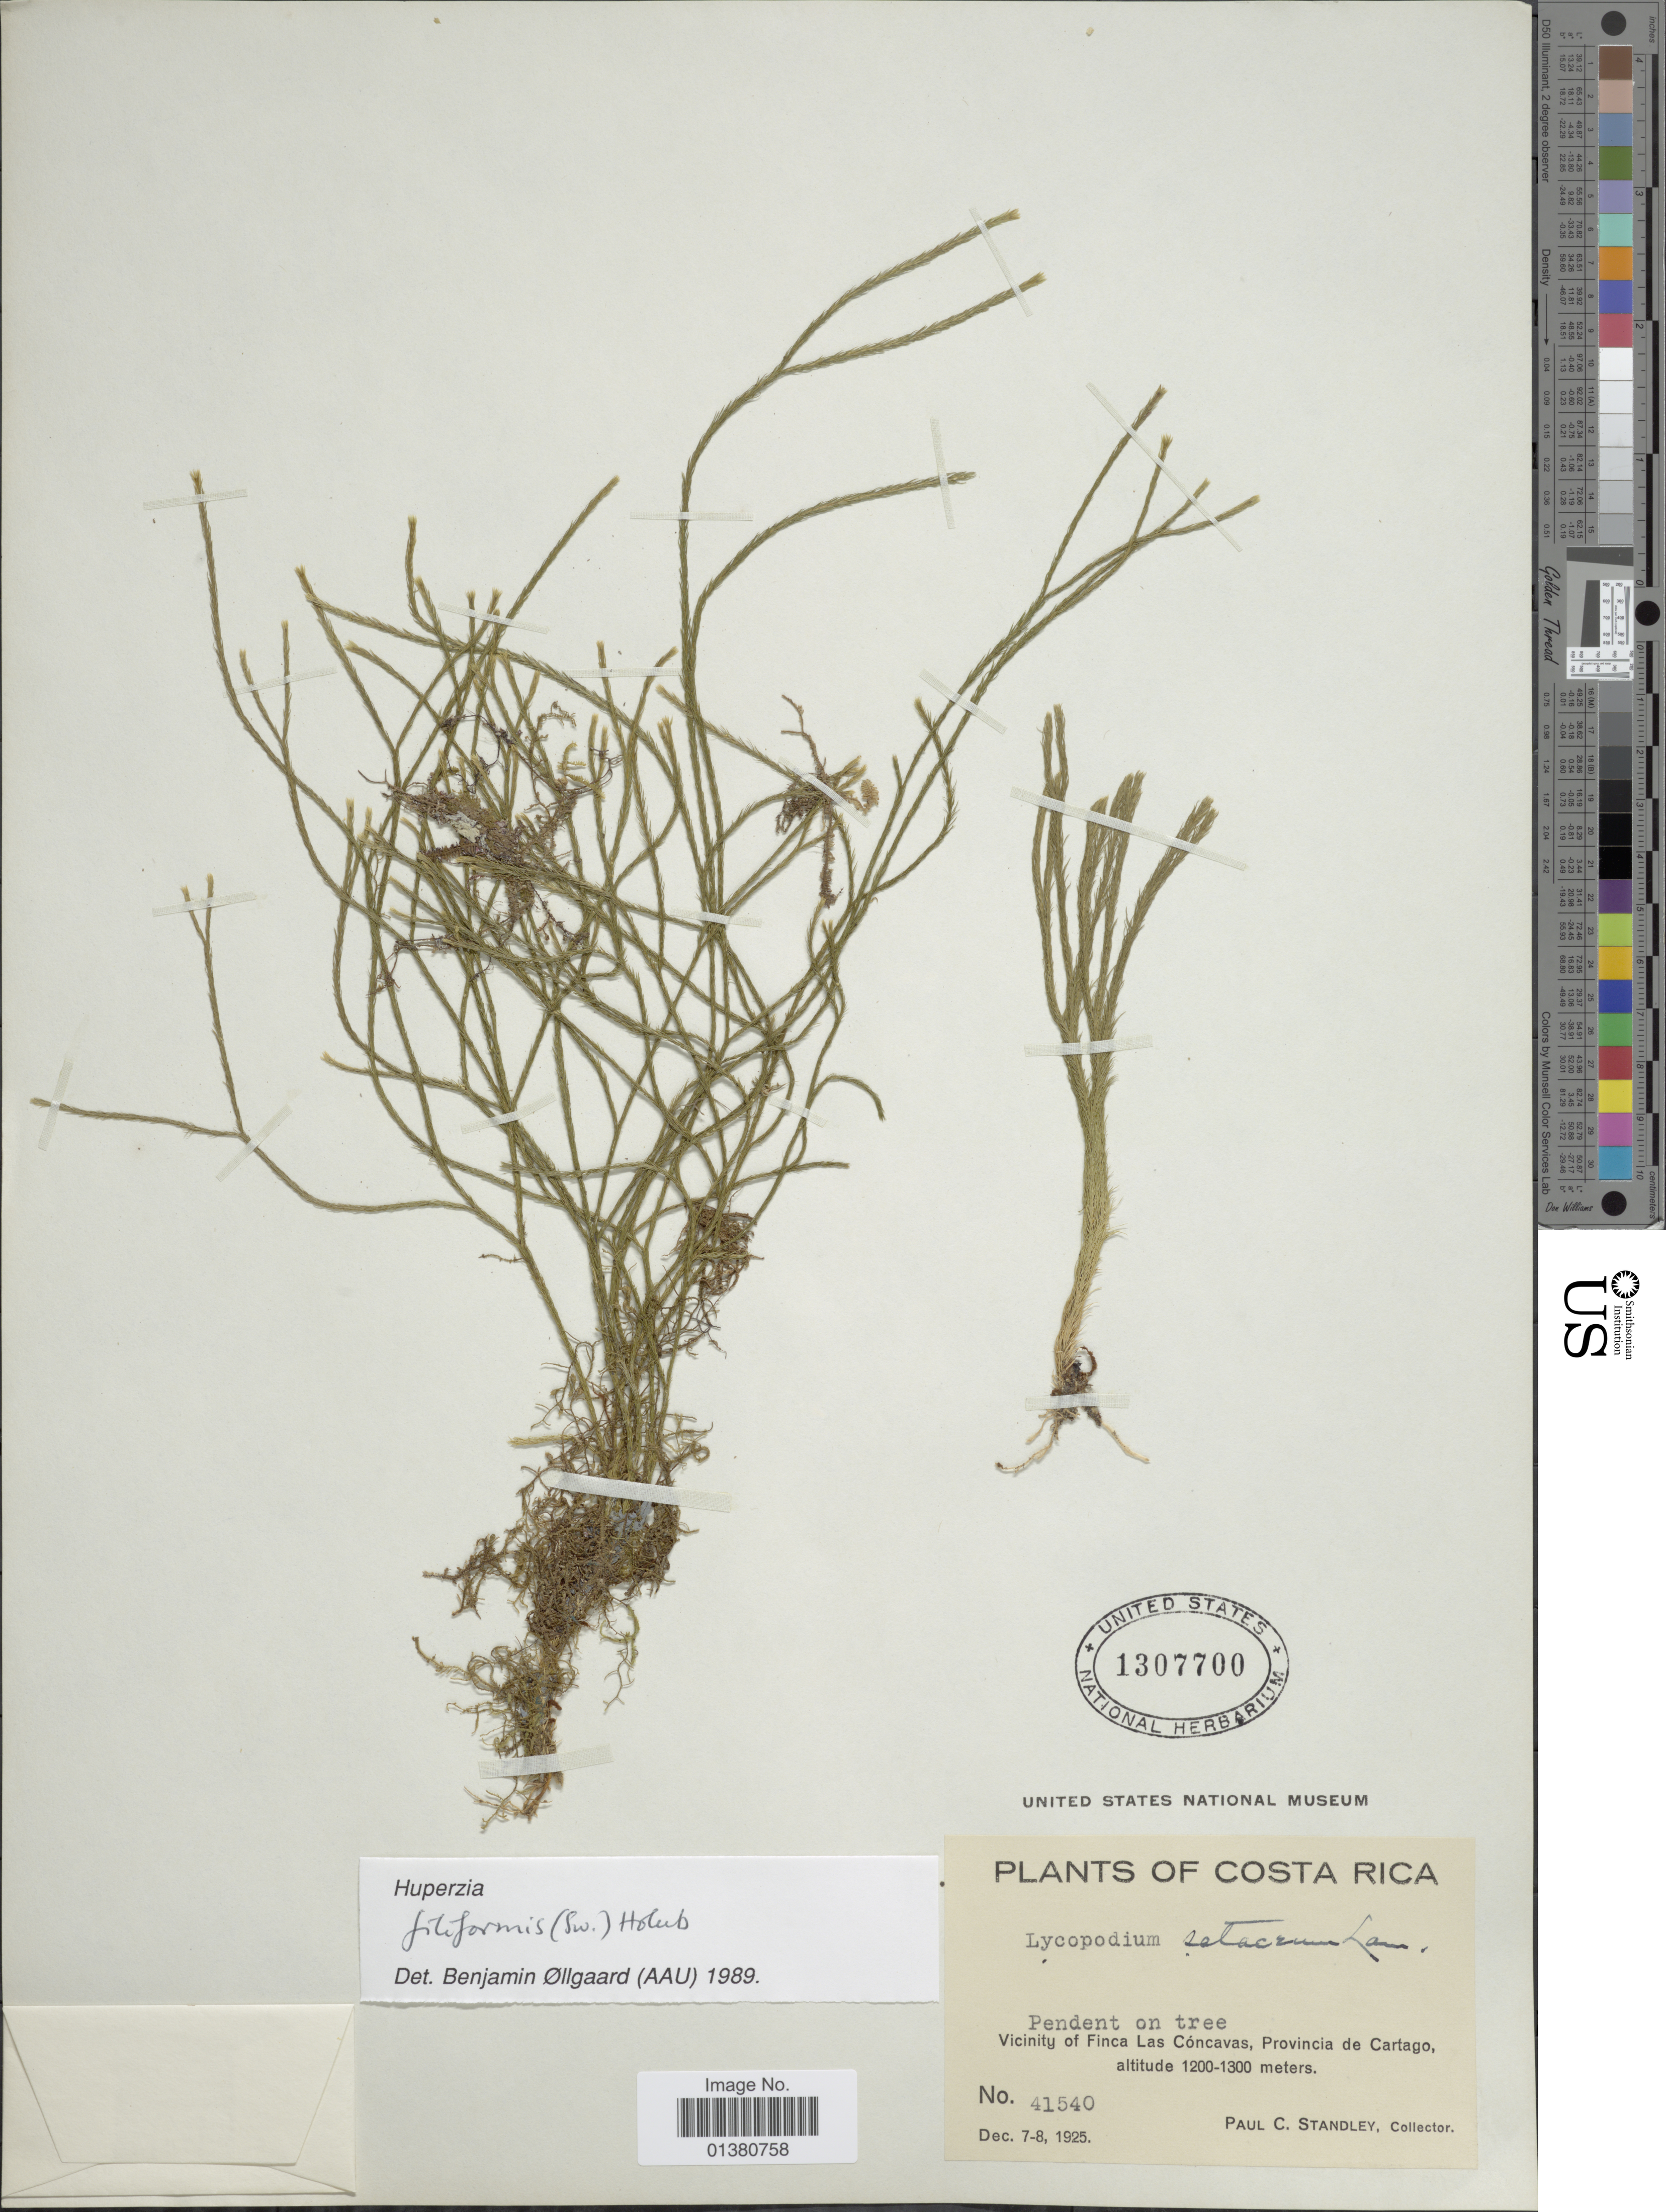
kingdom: Plantae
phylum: Tracheophyta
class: Lycopodiopsida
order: Lycopodiales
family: Lycopodiaceae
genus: Phlegmariurus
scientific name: Phlegmariurus filiformis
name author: (Sw.) W.H. Wagner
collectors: P. C. Standley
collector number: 41540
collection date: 1925-12-07/1925-12-08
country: Costa Rica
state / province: Cartago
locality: Vicinity of Finca Las Cóncavas, provincia de Cartago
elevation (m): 1200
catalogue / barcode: US 1307700